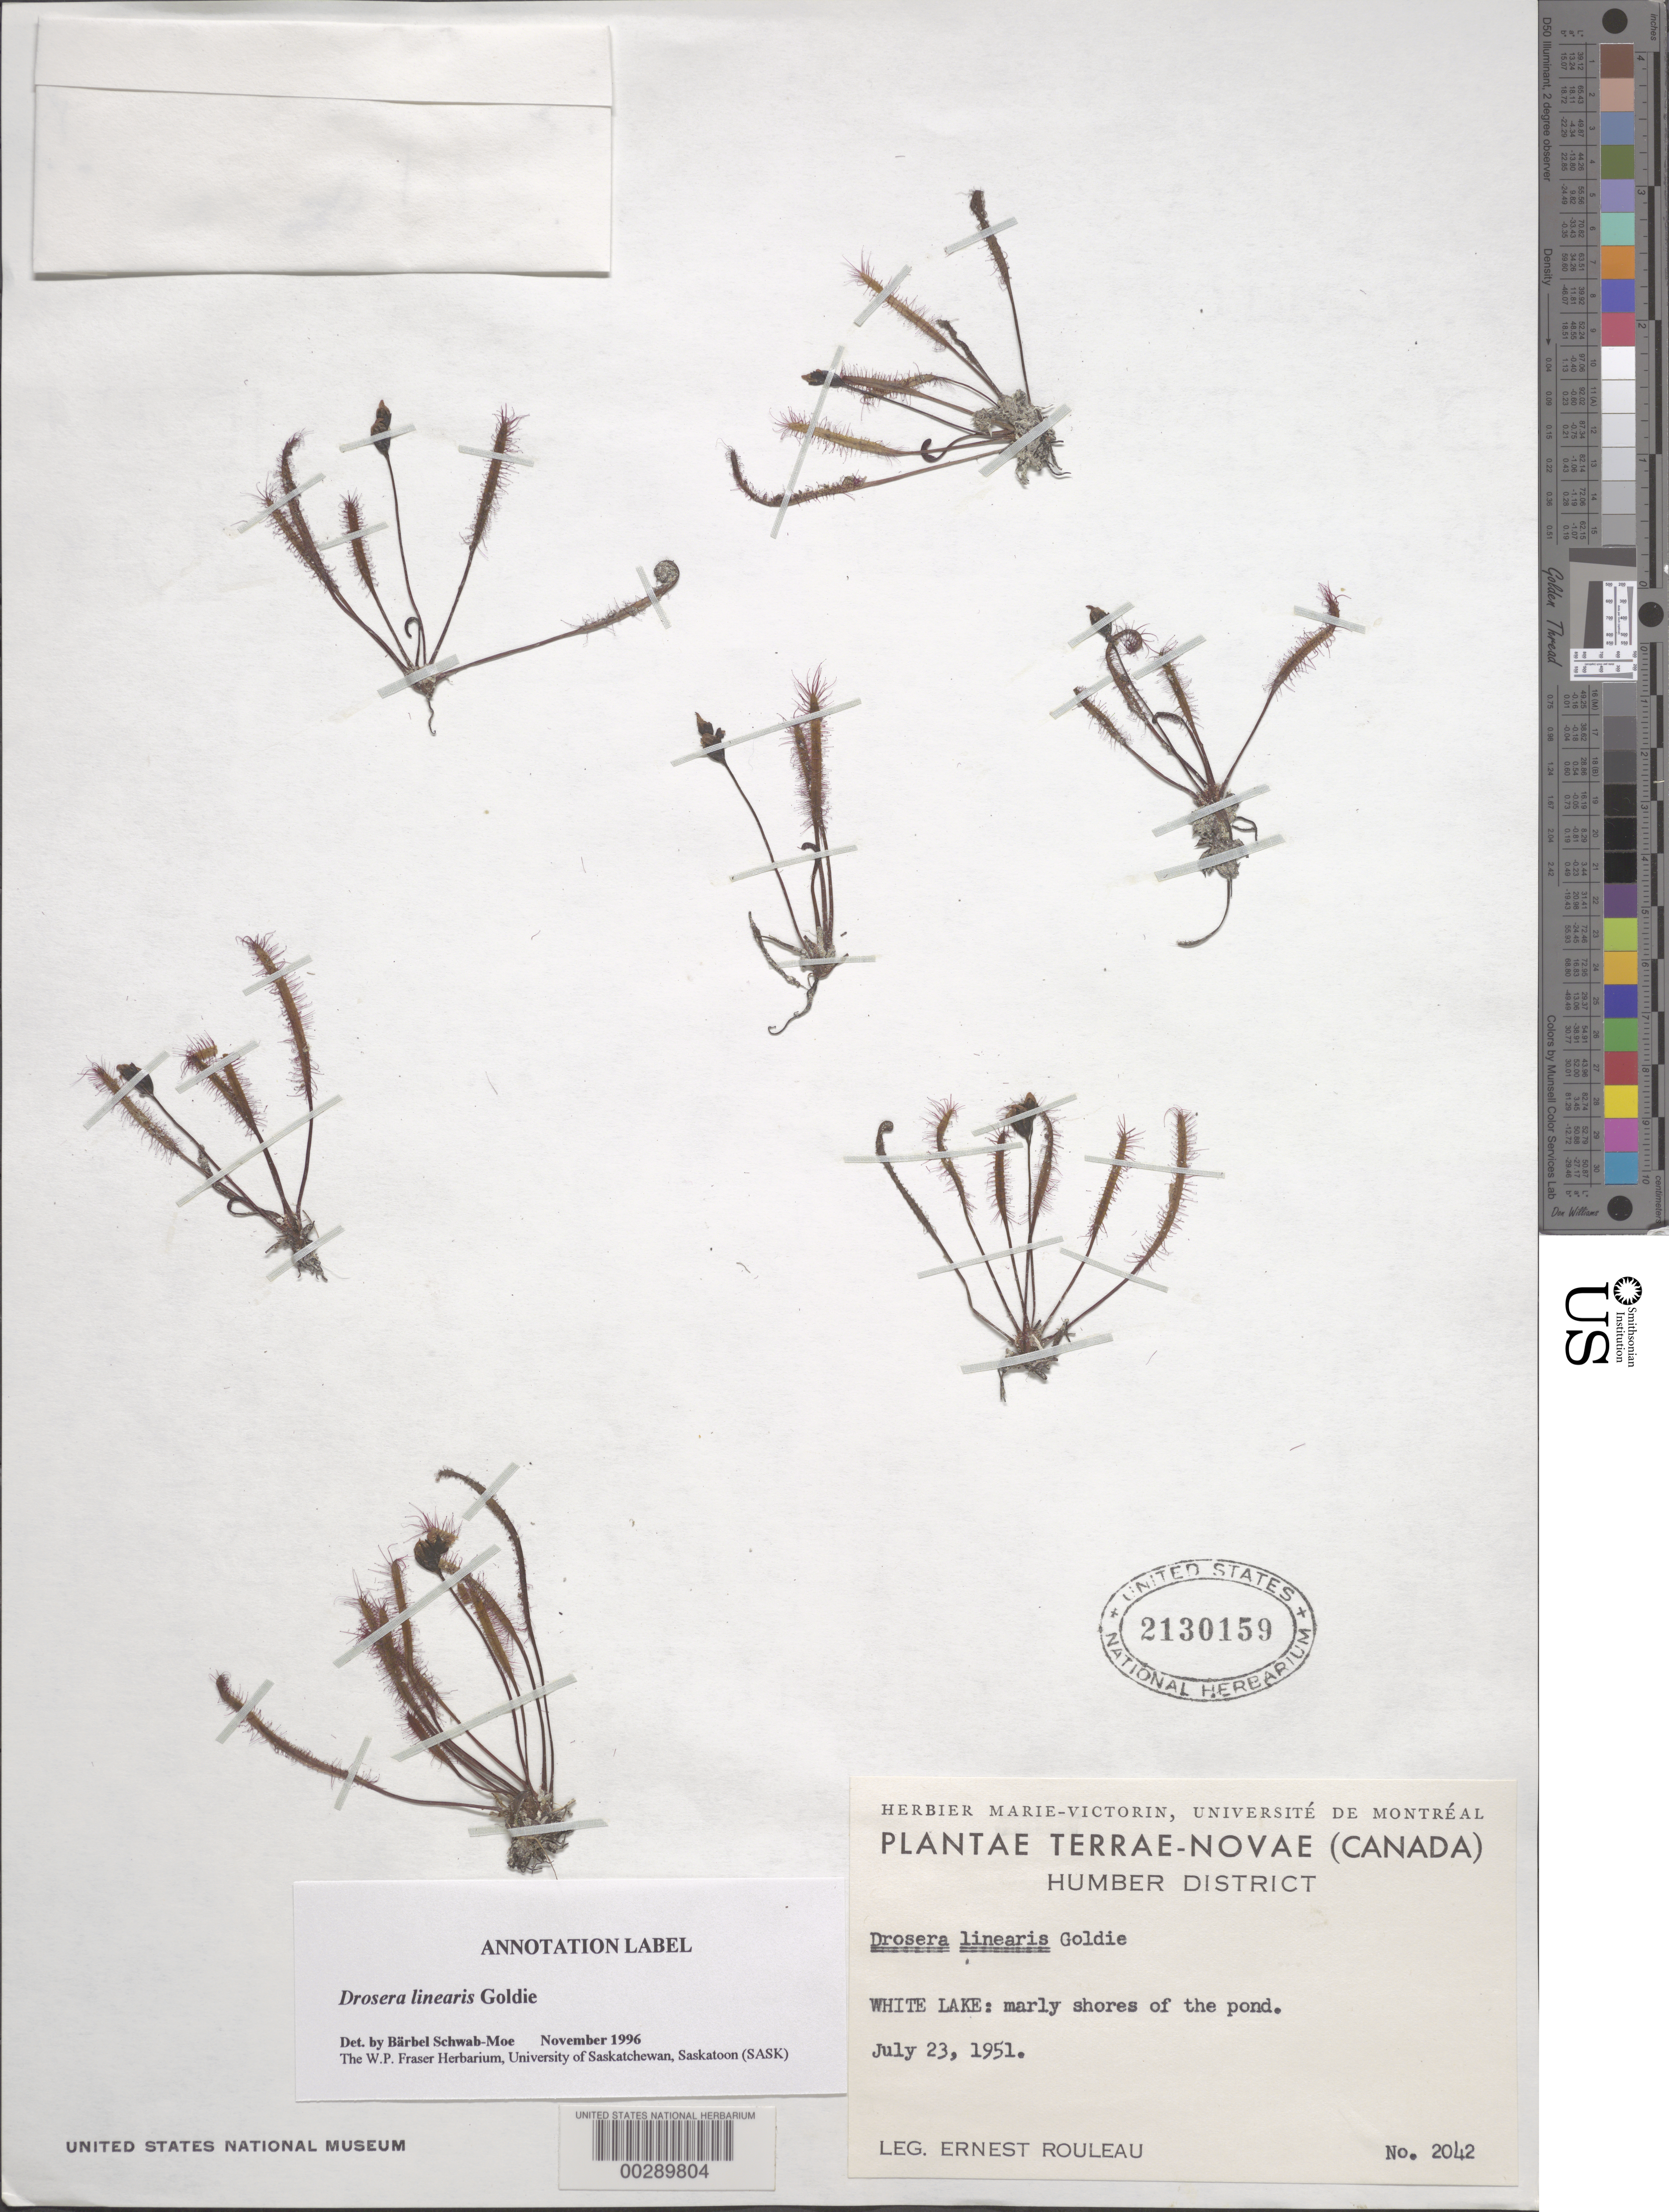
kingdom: Plantae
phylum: Tracheophyta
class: Magnoliopsida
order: Caryophyllales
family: Droseraceae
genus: Drosera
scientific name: Drosera linearis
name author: Goldie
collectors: E. Rouleau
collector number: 2042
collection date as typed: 23 Jul 1951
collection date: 1951-07-23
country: Canada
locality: Humber dist., white lake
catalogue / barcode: US 2130159